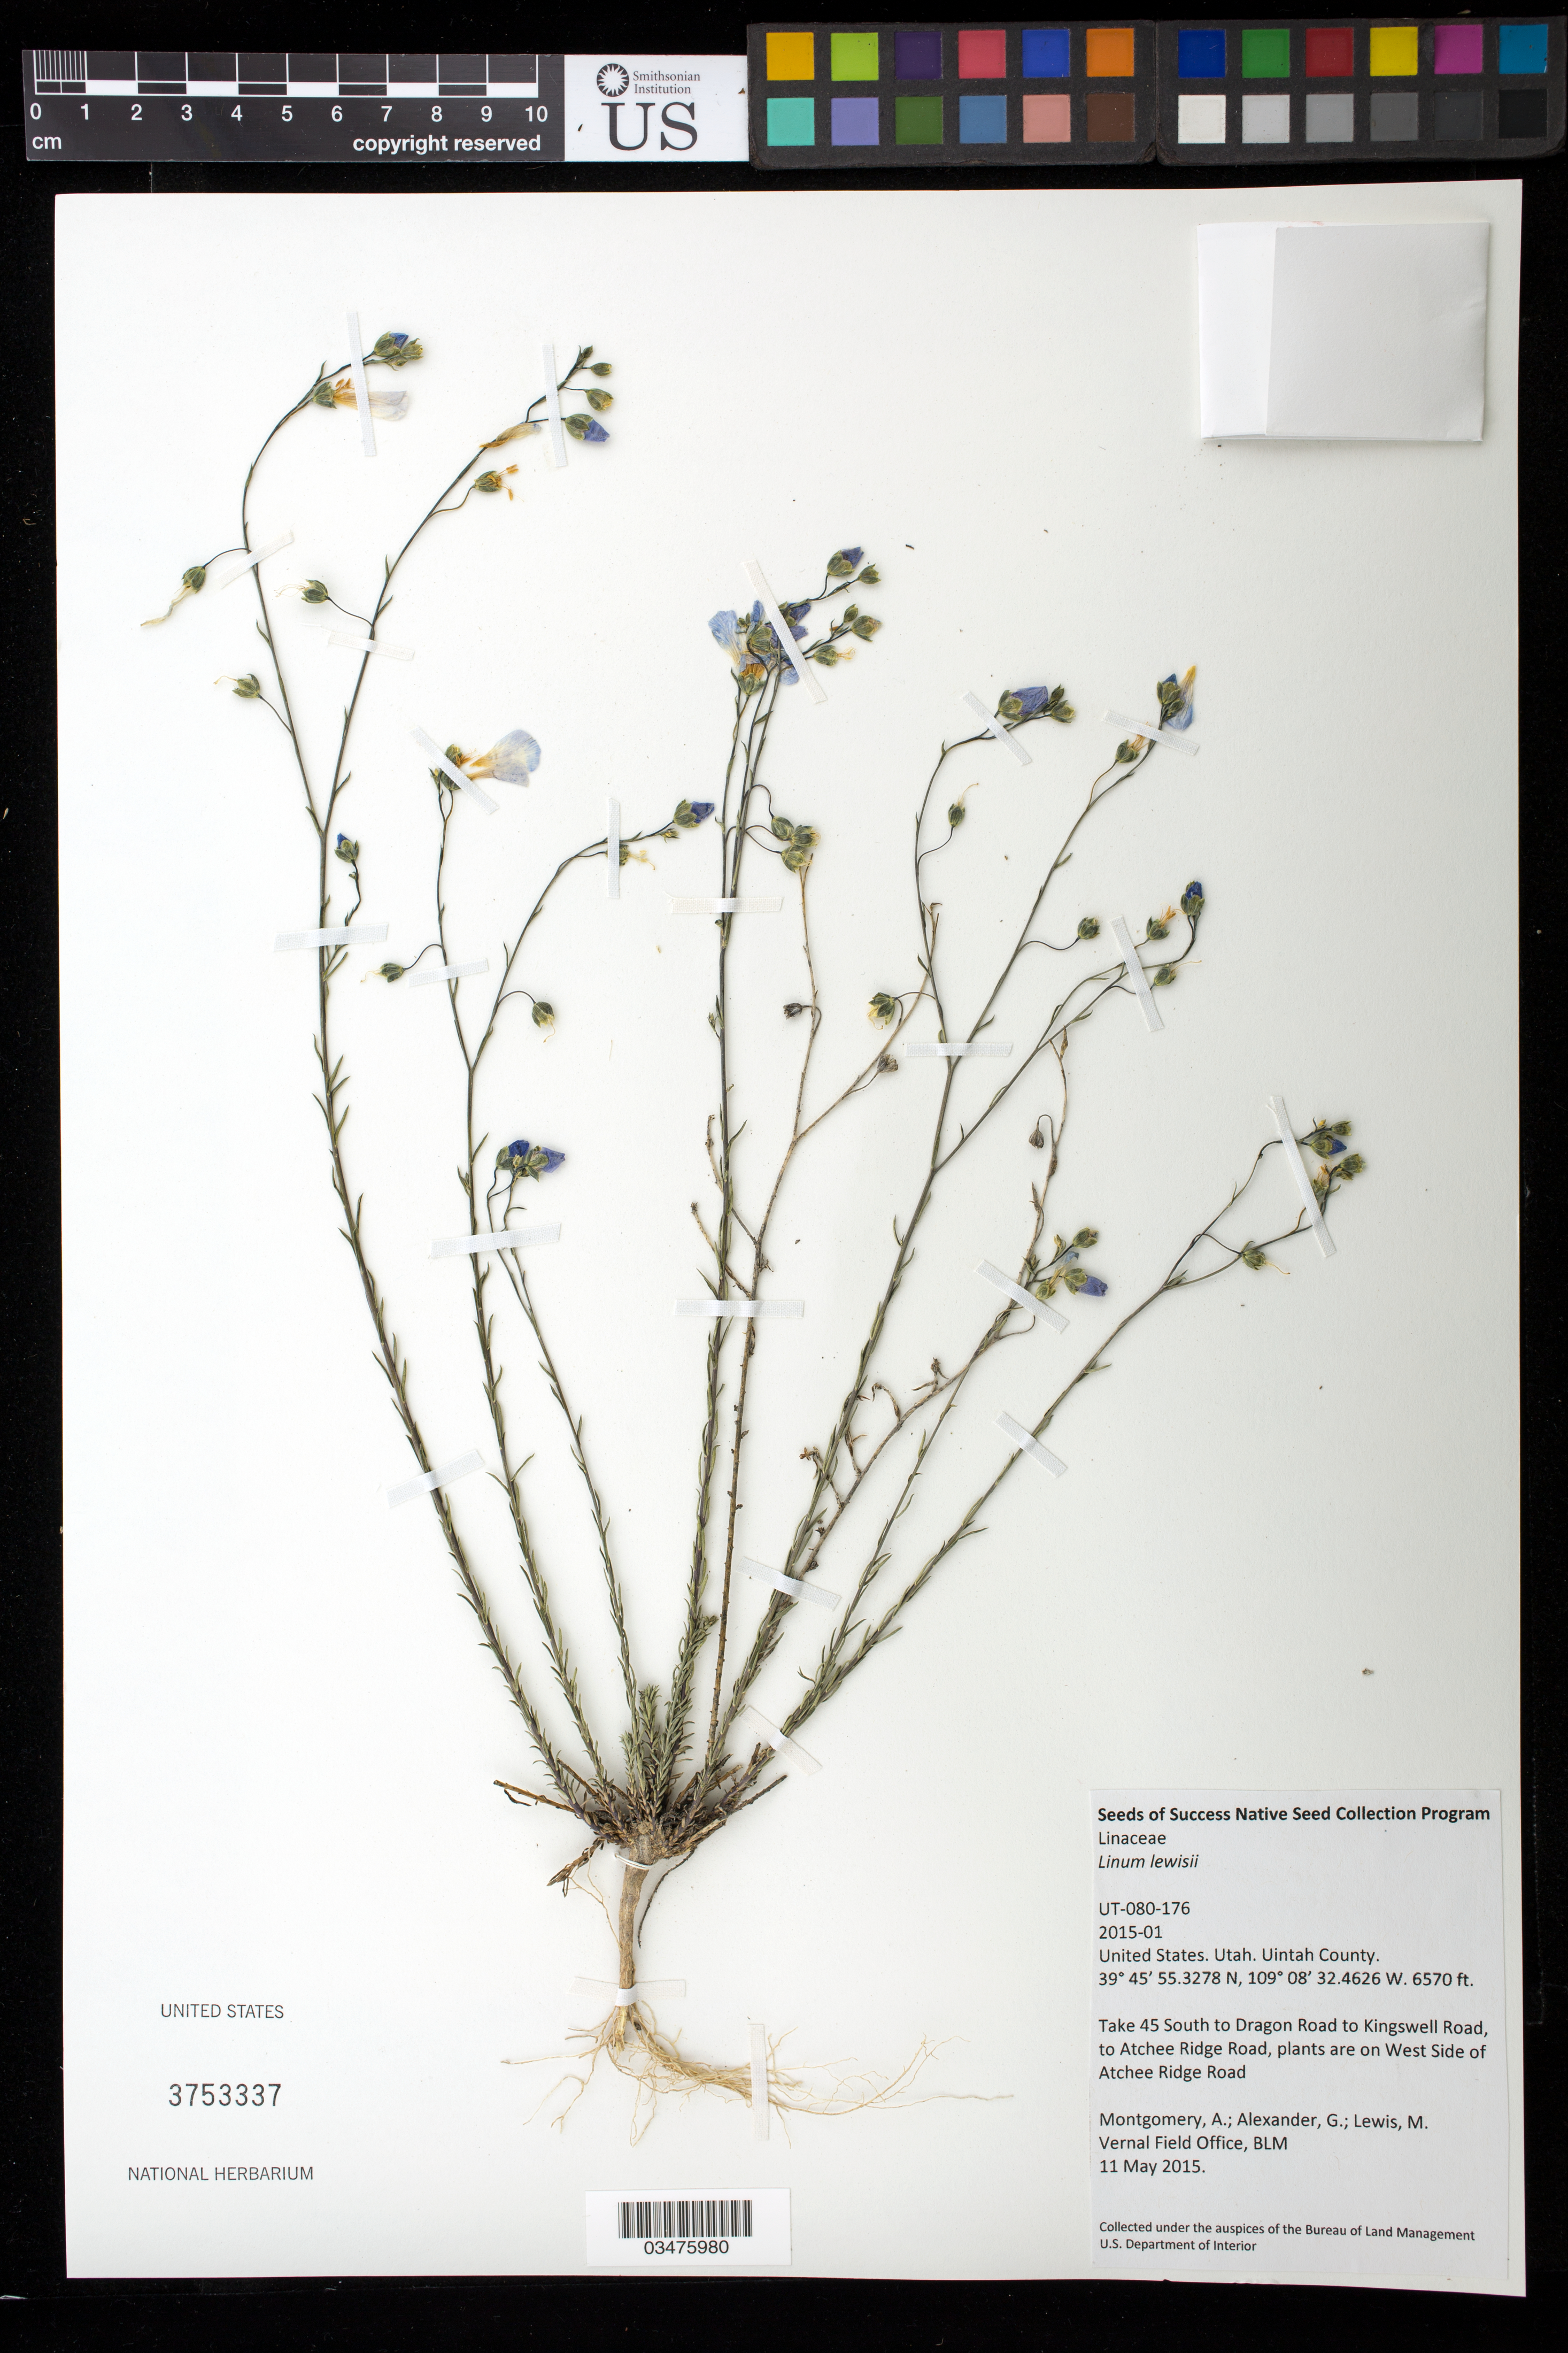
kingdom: Plantae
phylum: Tracheophyta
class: Magnoliopsida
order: Malpighiales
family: Linaceae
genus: Linum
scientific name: Linum lewisii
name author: Pursh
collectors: A. Montgomery, M. Lewis & J. Alexander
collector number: UT-080-176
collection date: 2015-05-11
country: United States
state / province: Utah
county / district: Uintah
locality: West side of Atchee Ridge Road.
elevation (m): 2003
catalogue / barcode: US 3753337